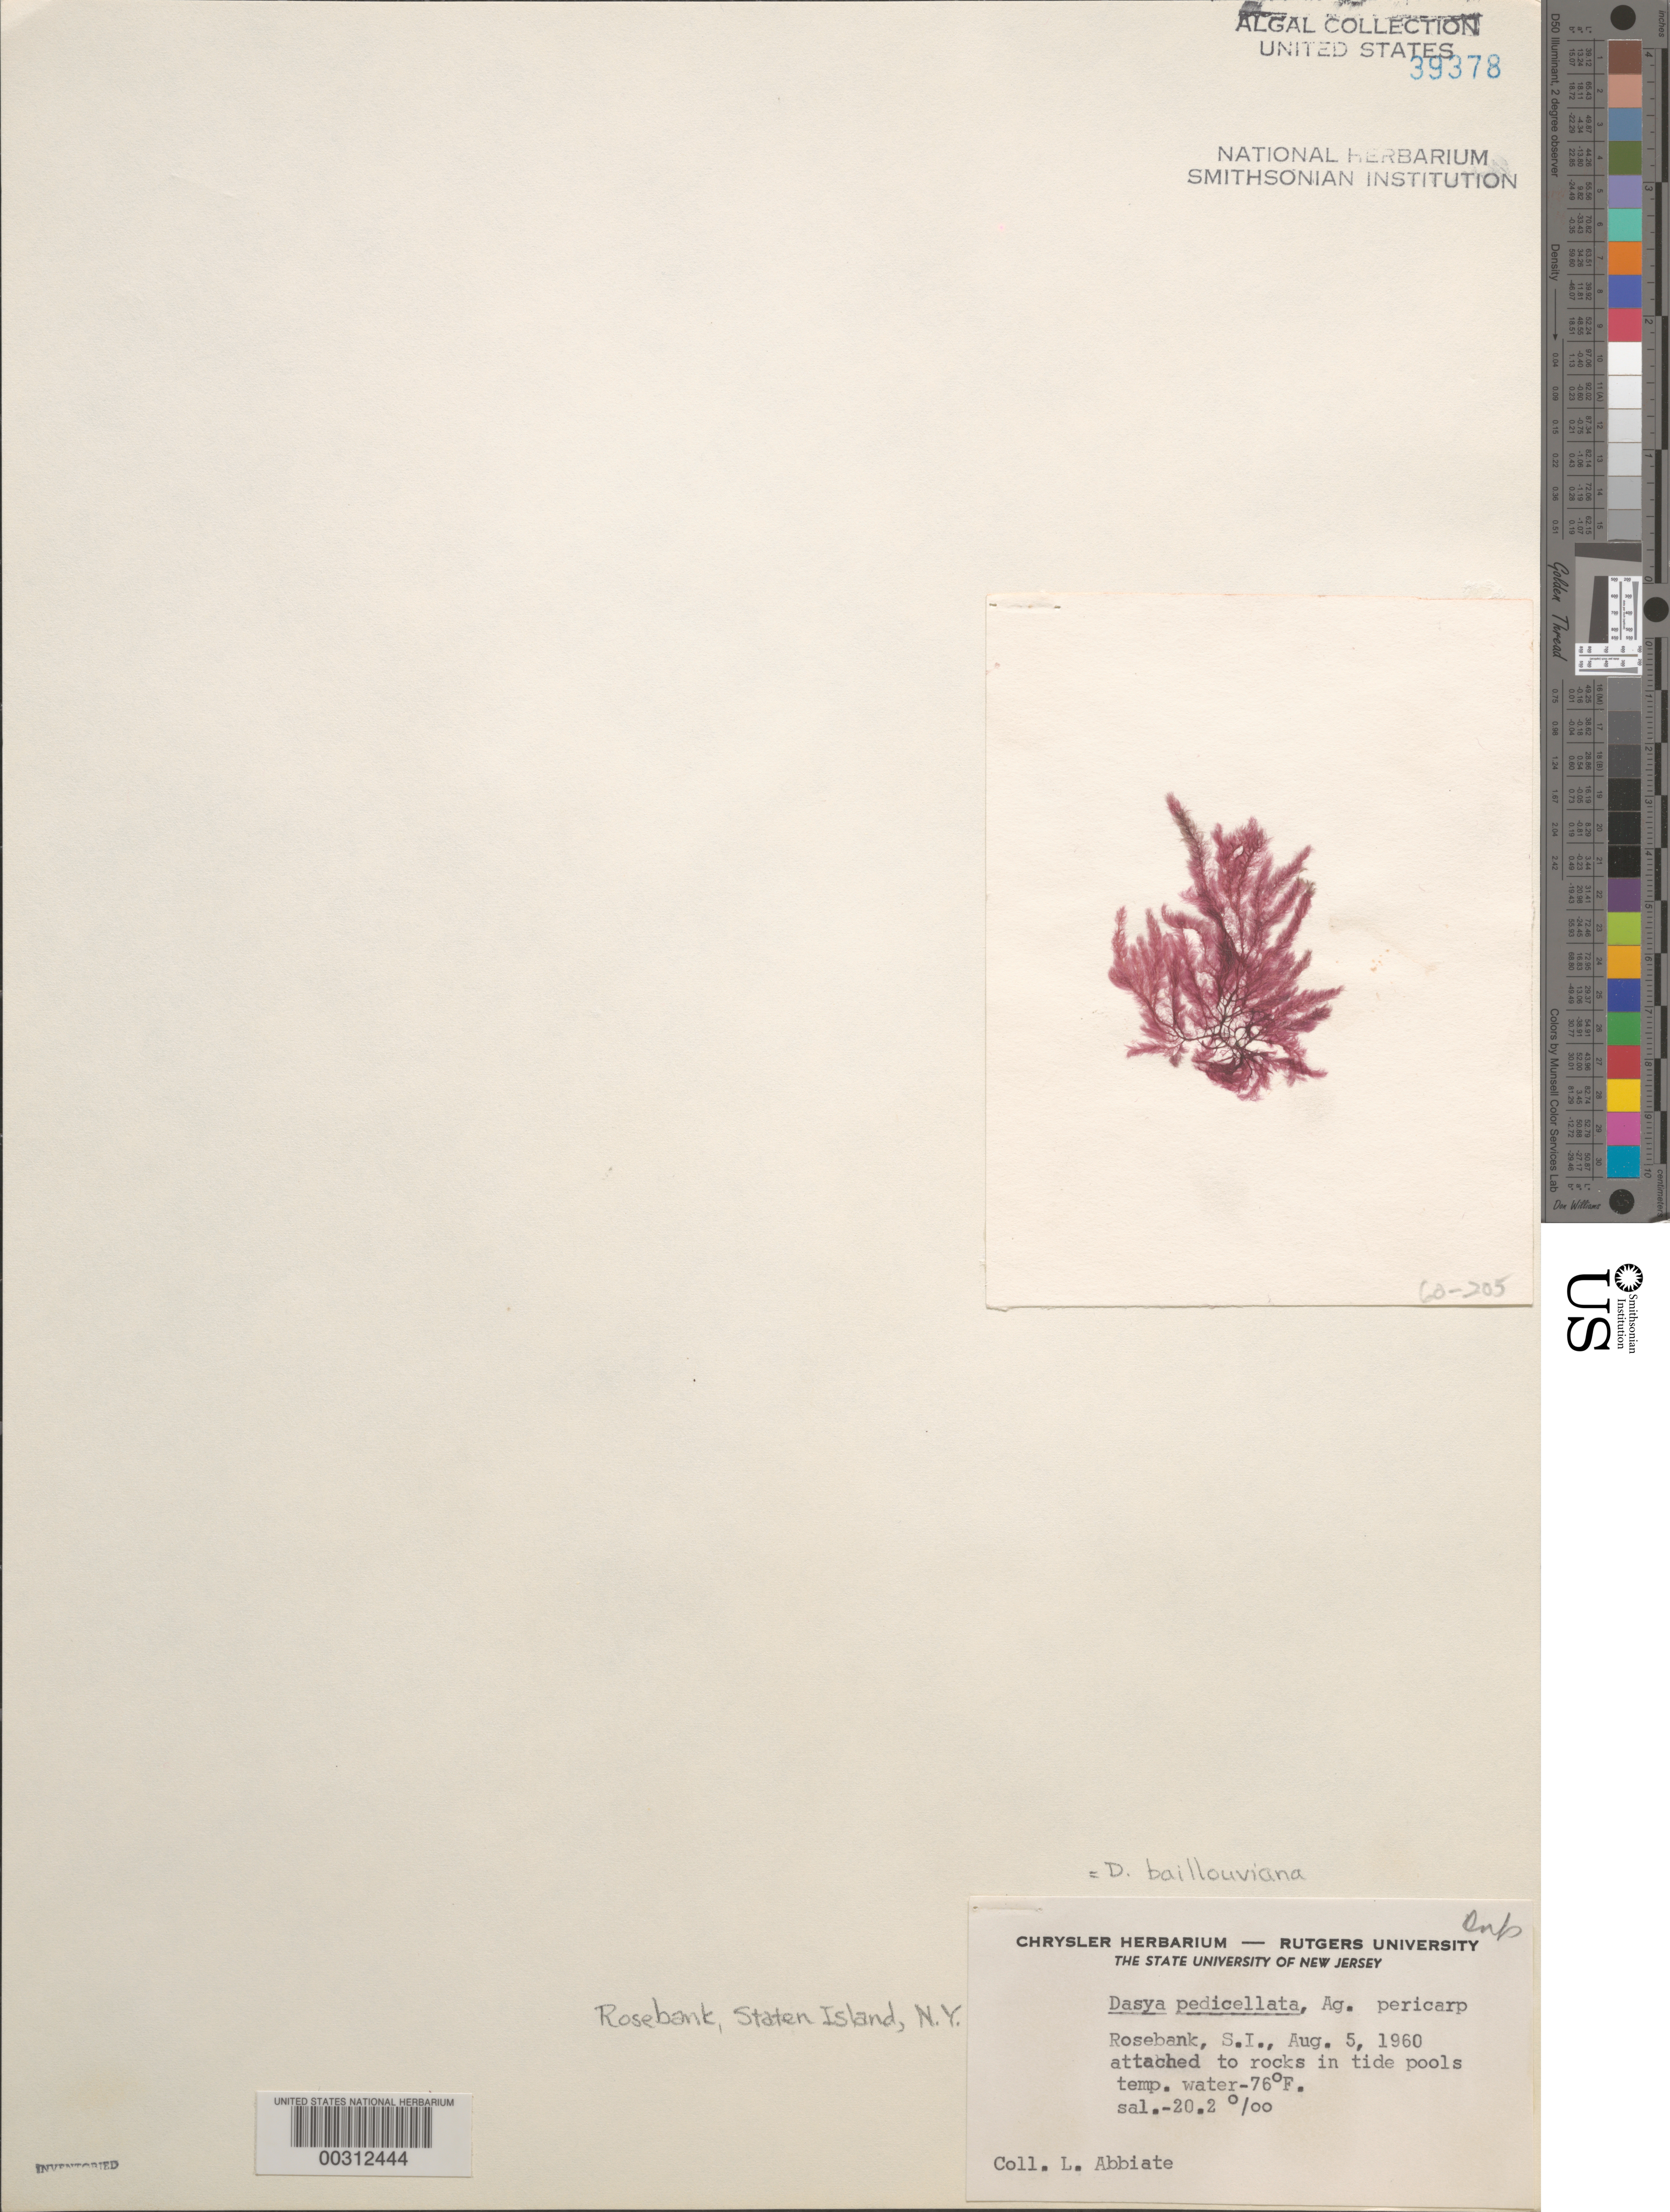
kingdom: Plantae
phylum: Rhodophyta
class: Florideophyceae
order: Ceramiales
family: Dasyaceae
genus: Dasya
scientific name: Dasya pedicellata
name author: (C. Agardh) C. Agardh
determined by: Algae name updating Project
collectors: L. Abbiate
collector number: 60-205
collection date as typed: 05 Aug 1960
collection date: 1960-08-05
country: United States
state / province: New York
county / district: Richmond County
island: Staten Island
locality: Rosebank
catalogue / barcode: US 39378